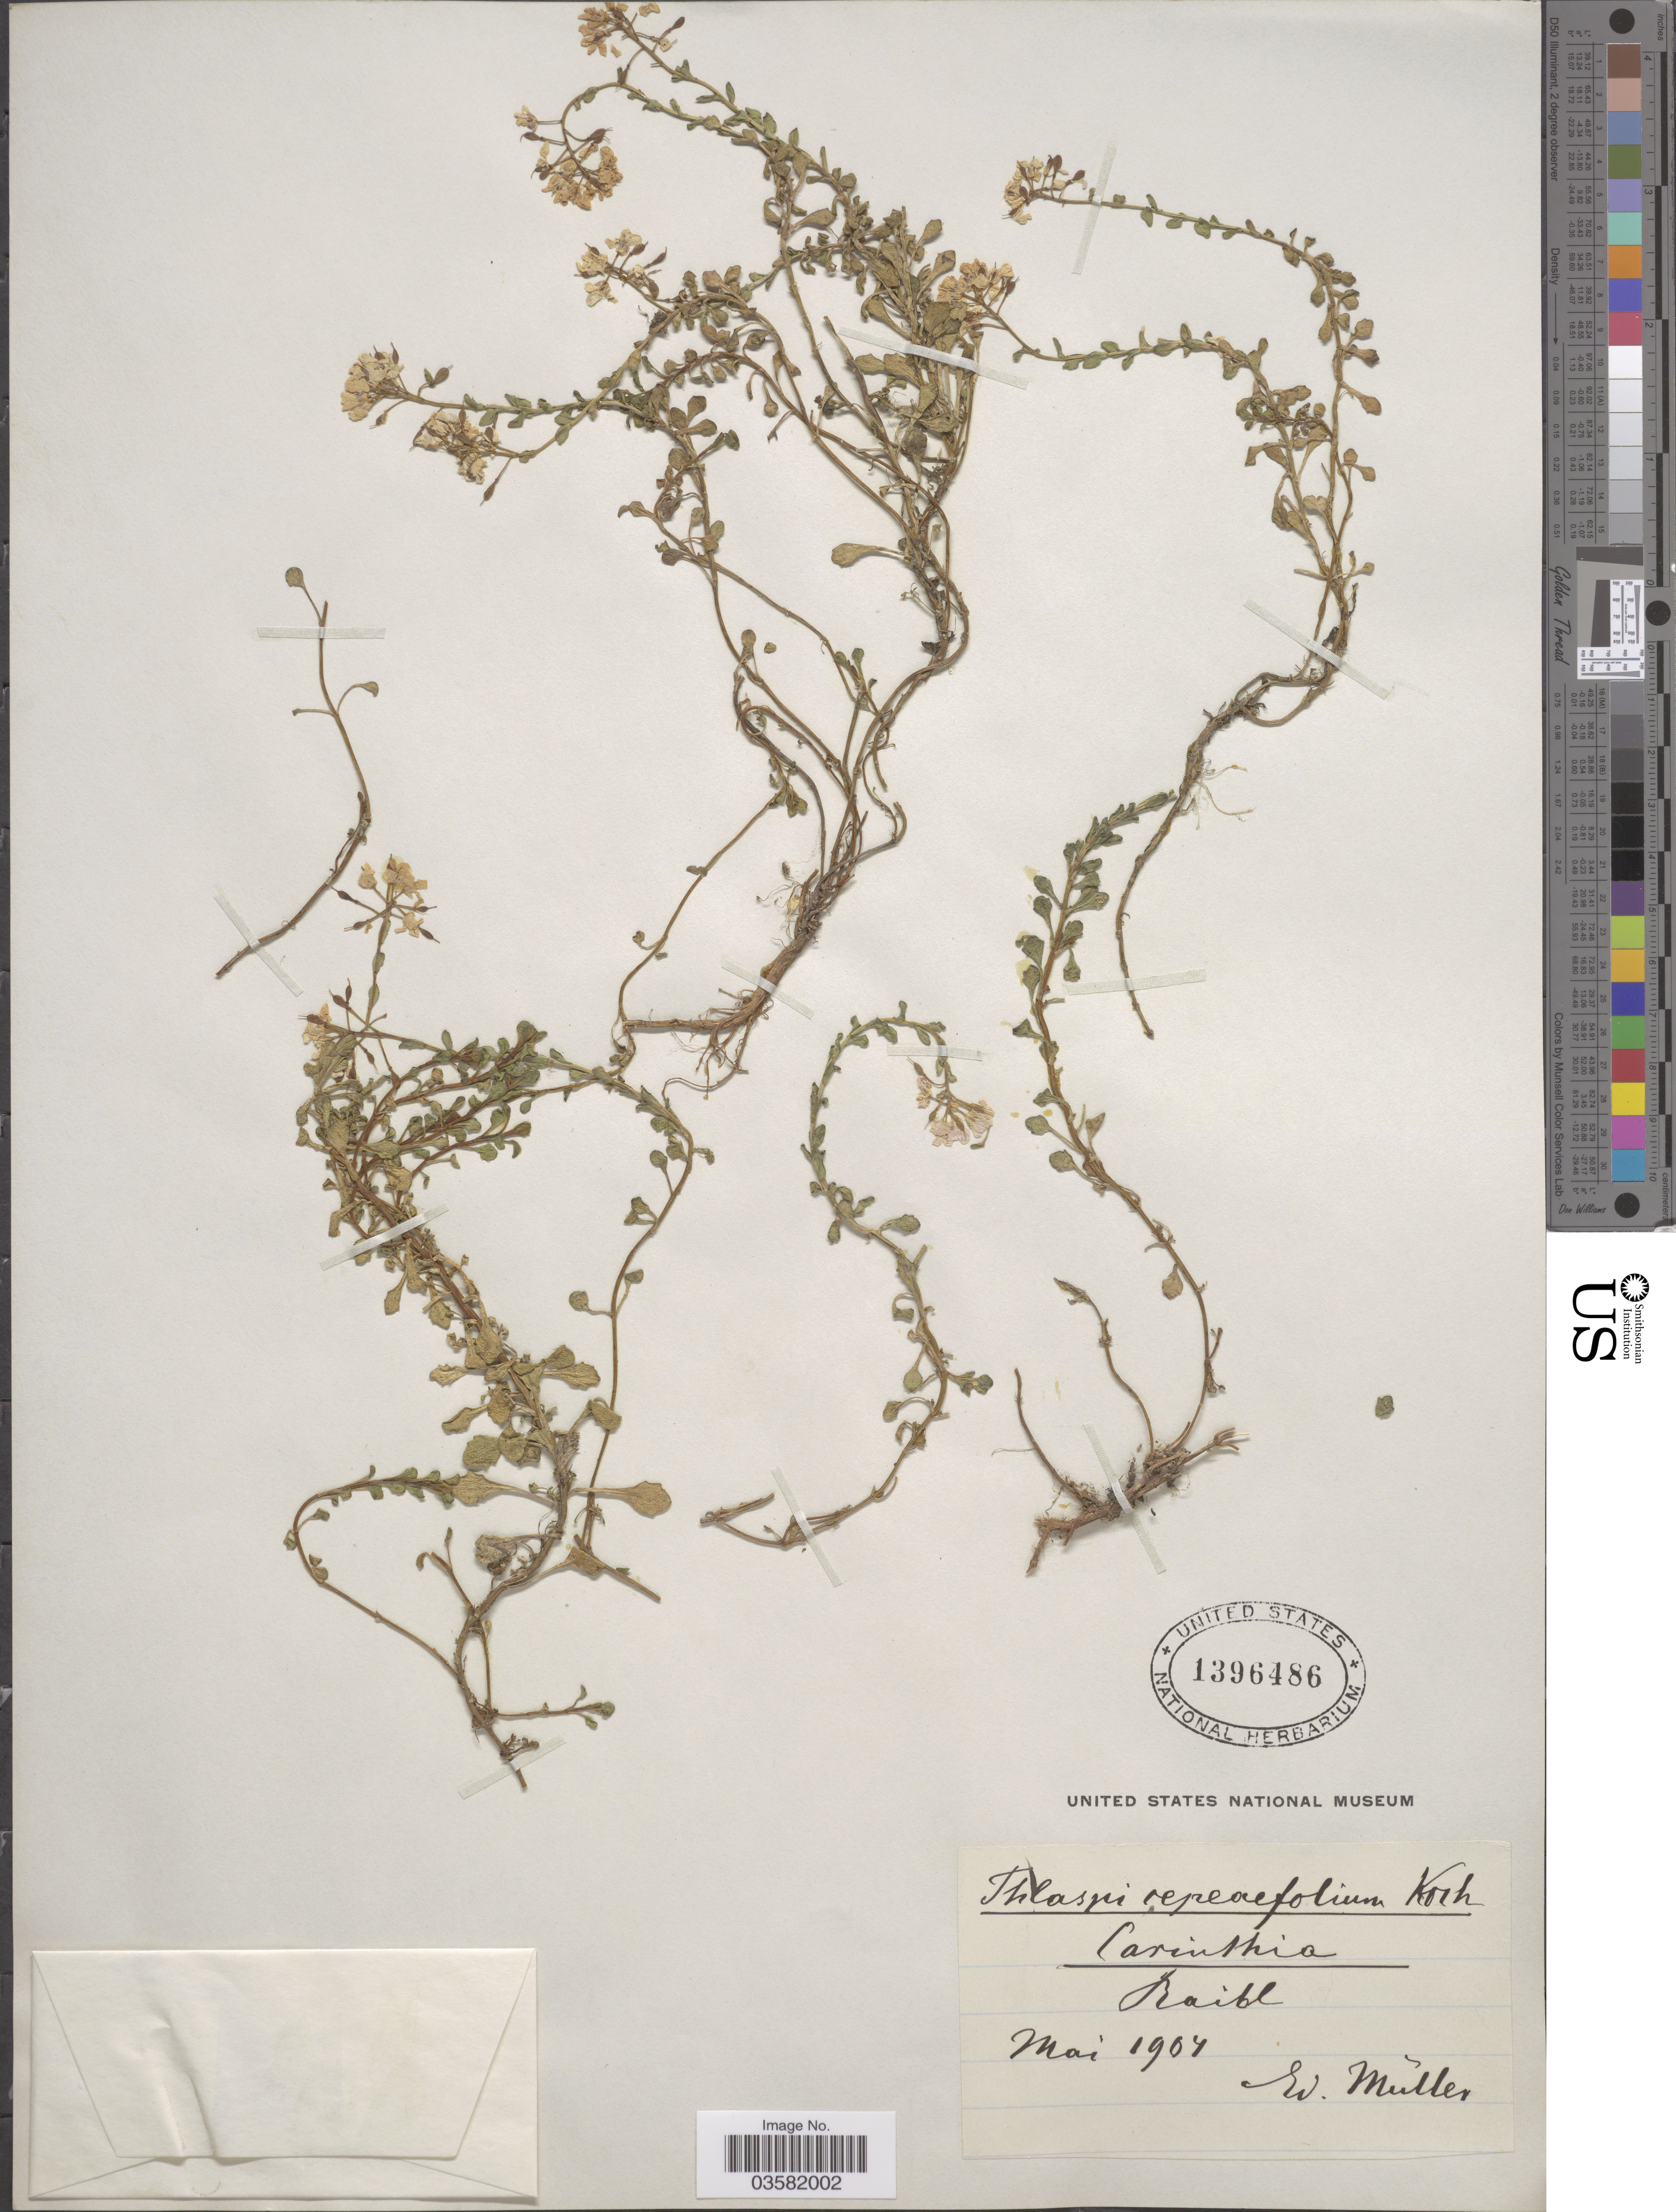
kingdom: Plantae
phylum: Tracheophyta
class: Magnoliopsida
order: Brassicales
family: Brassicaceae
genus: Thlaspi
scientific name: Thlaspi cepaeifolium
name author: (Wulfen) W.D.J. Koch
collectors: E. Müller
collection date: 1904-05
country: Austria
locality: Carinthia. Raibl.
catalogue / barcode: US 1396486